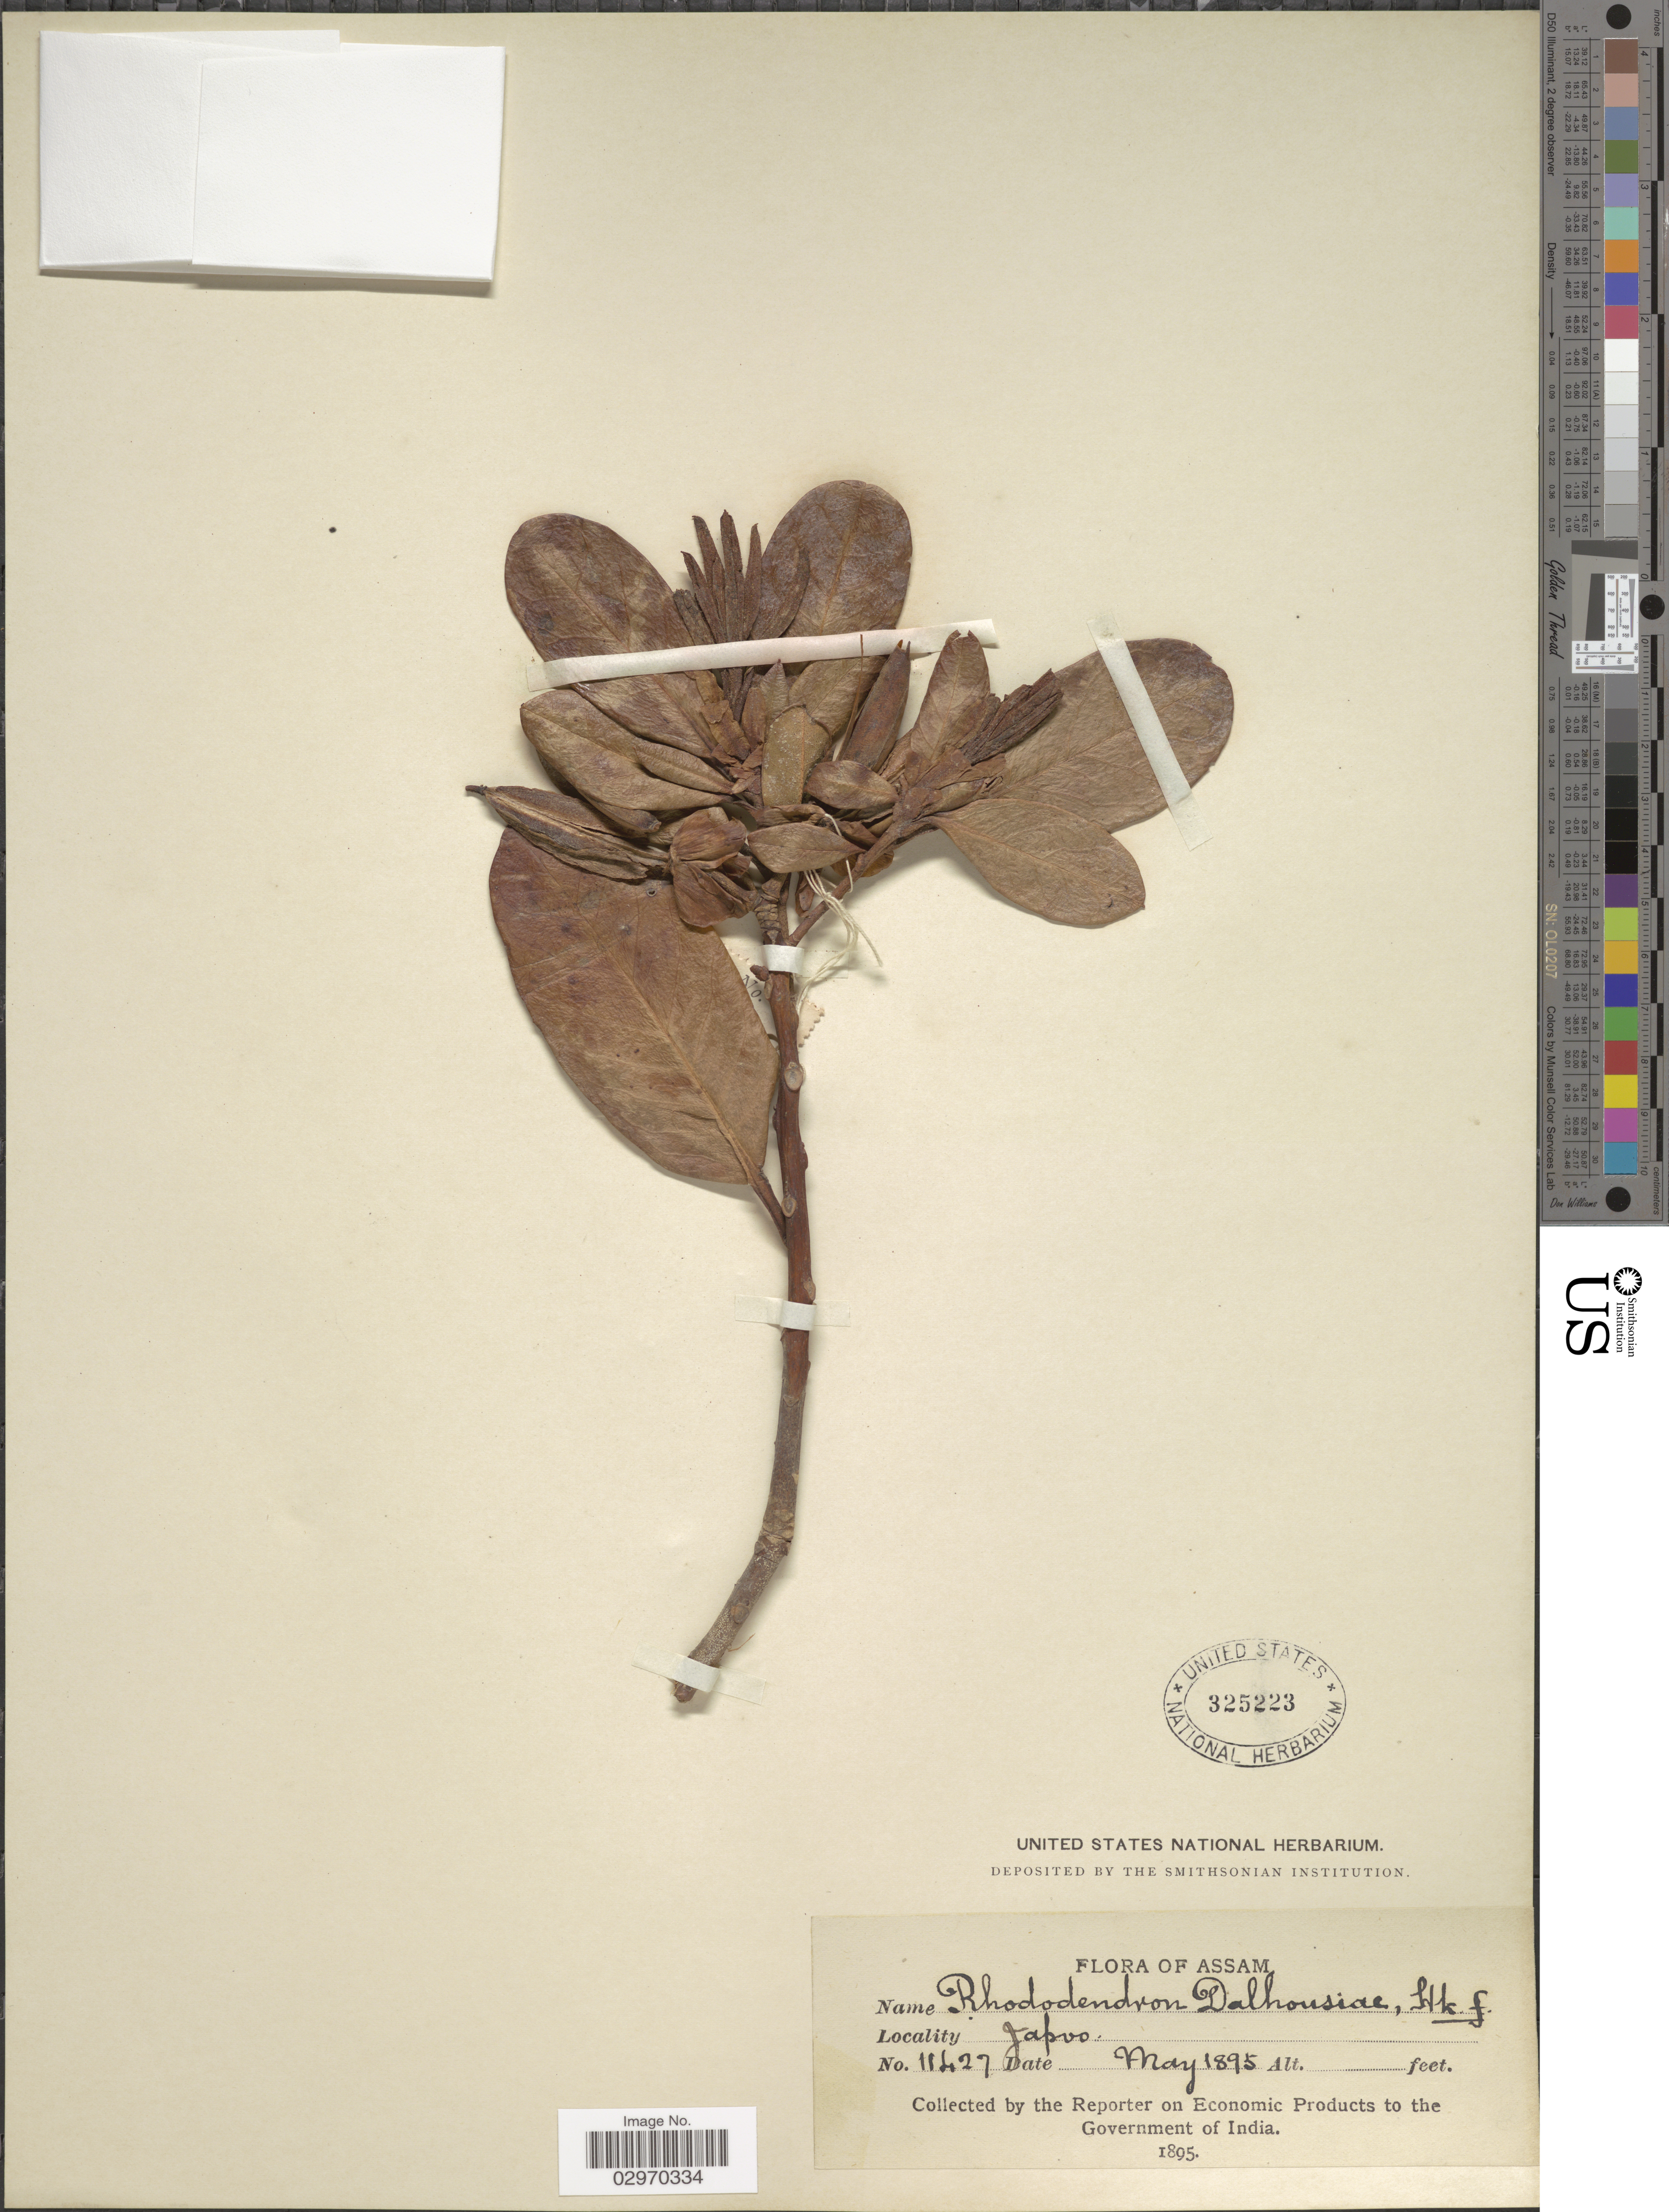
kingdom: Plantae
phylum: Tracheophyta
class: Magnoliopsida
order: Ericales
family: Ericaceae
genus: Rhododendron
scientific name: Rhododendron dalhousieae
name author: Hook. f.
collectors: Reporter on Economic Products to the Government of India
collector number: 11427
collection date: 1895-05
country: India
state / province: Assam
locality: Japvo.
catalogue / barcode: US 325223